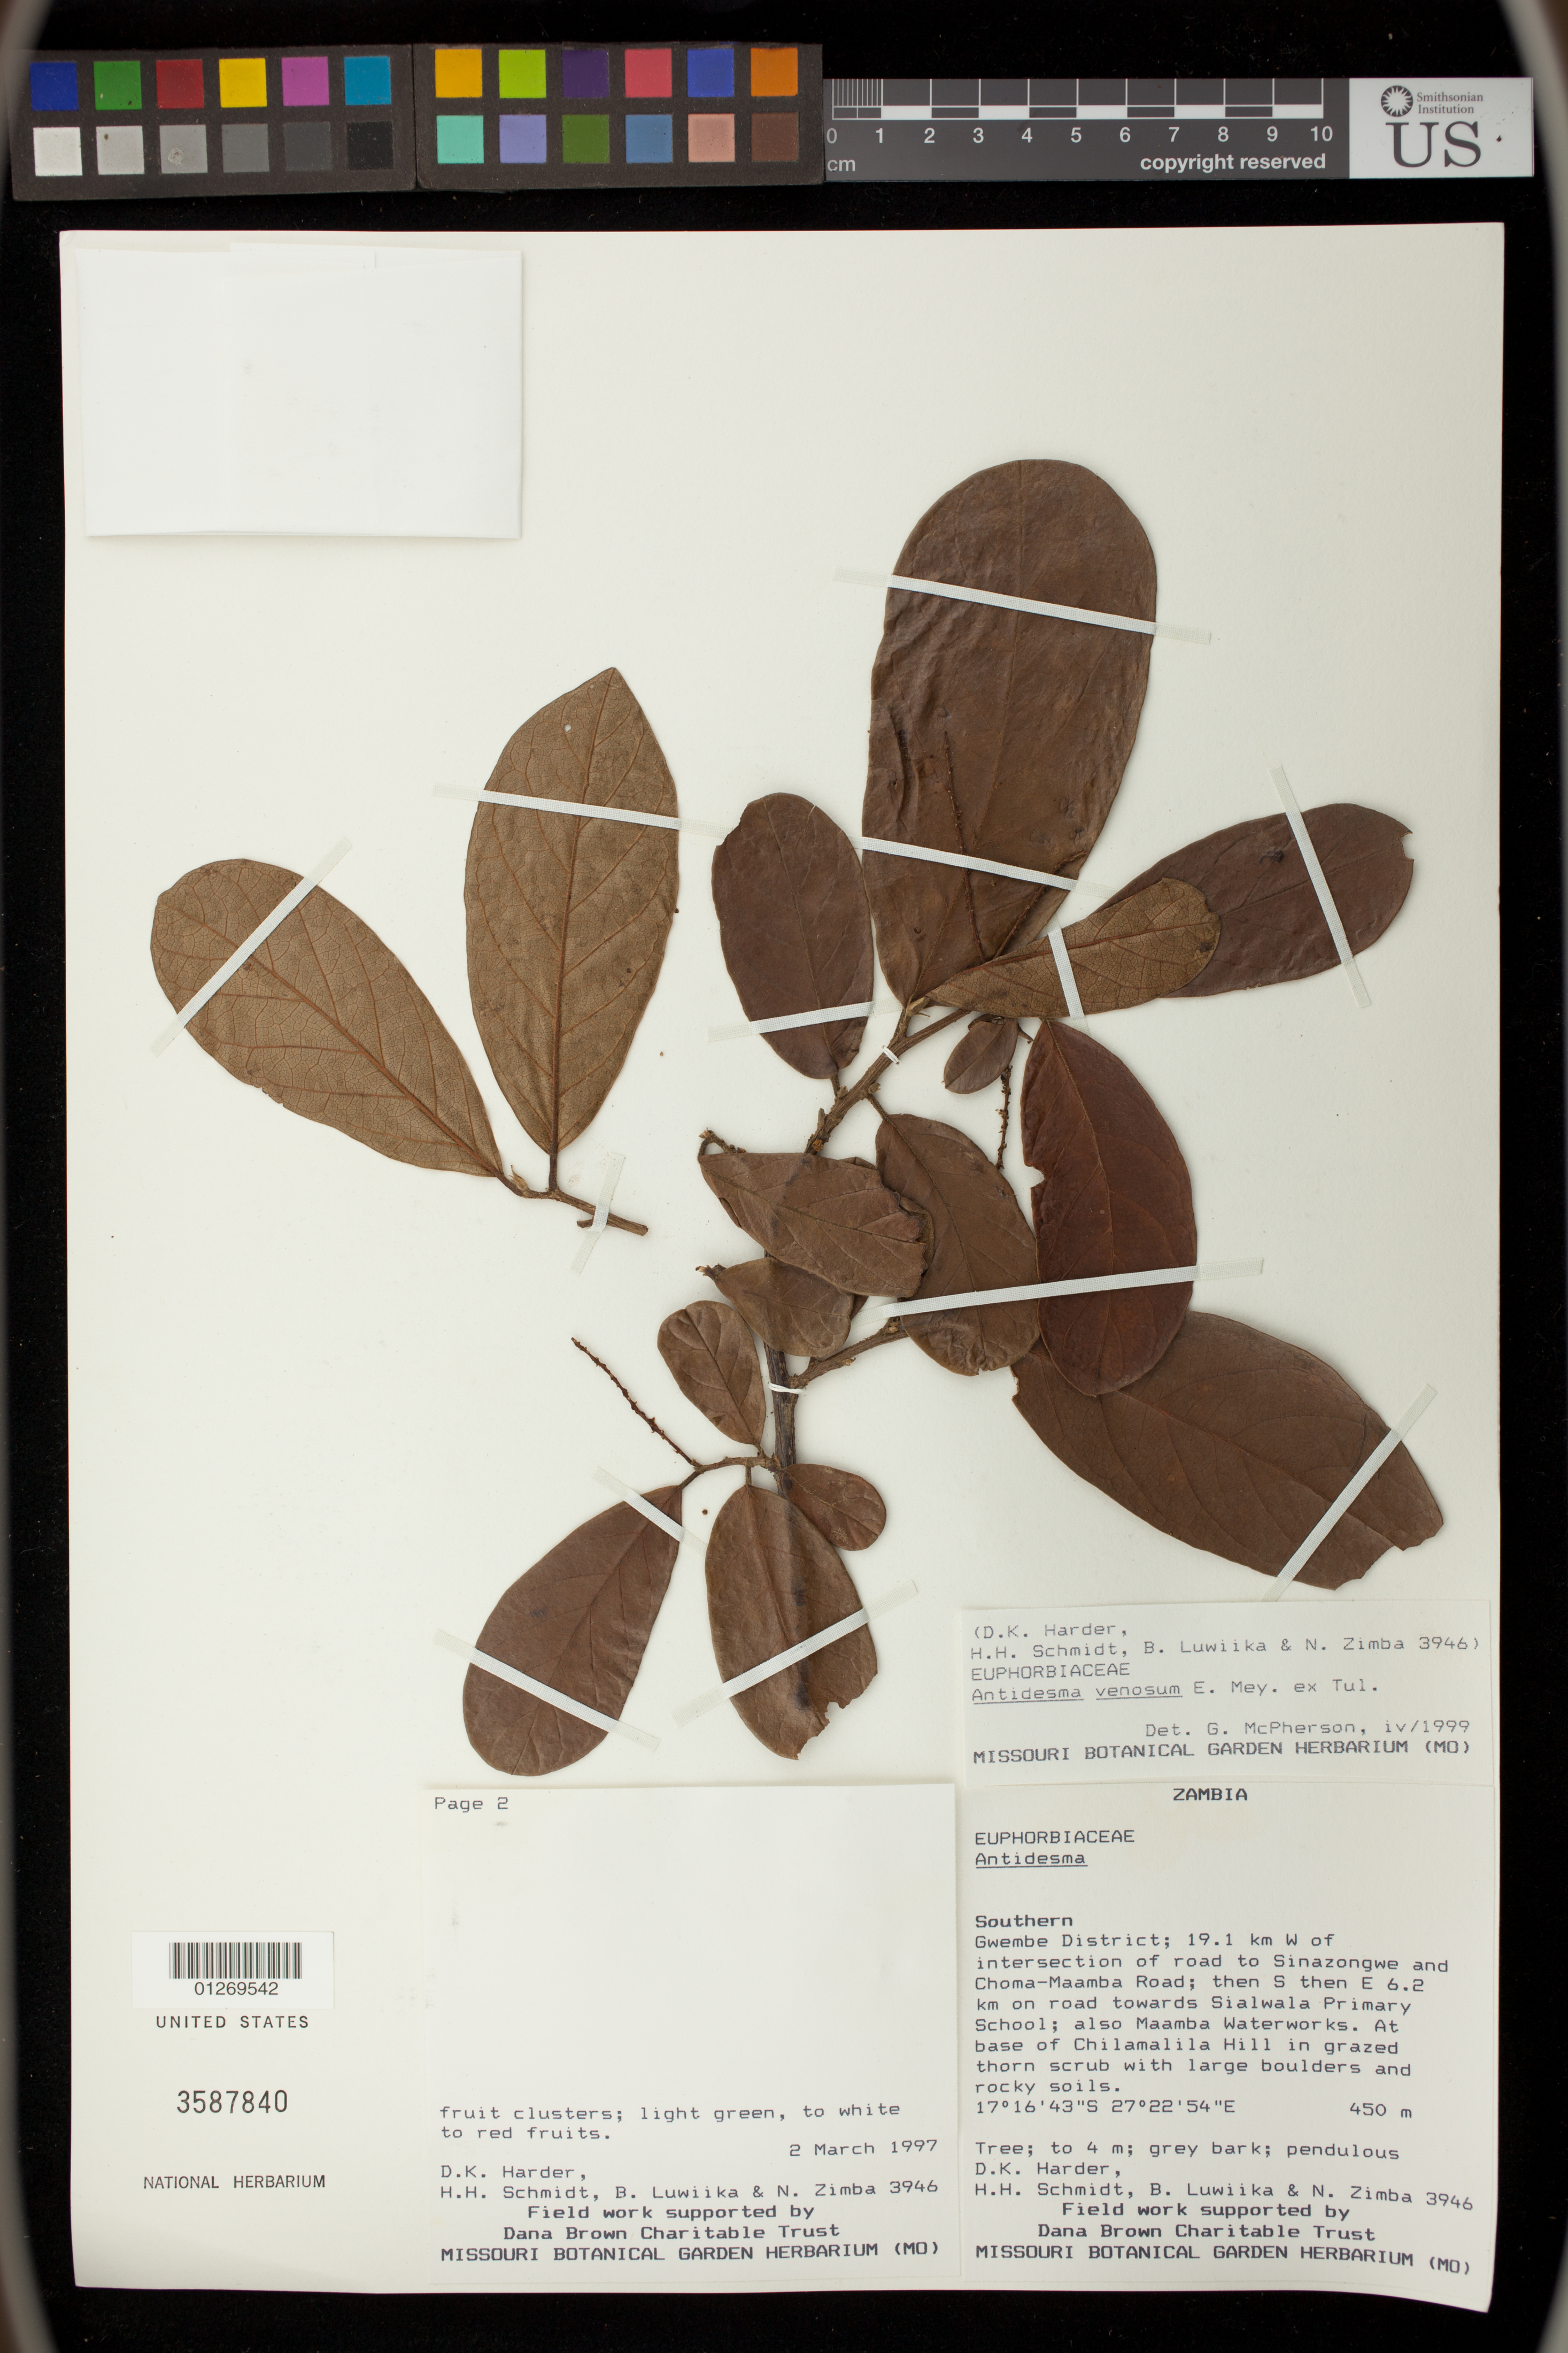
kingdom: Plantae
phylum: Tracheophyta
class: Magnoliopsida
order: Malpighiales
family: Phyllanthaceae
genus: Antidesma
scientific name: Antidesma venosum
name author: E. Mey. ex Tul.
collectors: D. Harder, H. H. Schmidt, B. Luwiika & N. Zimba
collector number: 3946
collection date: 1997-03-02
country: Zambia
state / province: Southern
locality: Gwembe District; 19.1 km W of intersection of road to Sinazongwe and Choma-Maamba Road; then S then E 6.2 km on road towards Sialwala Primary School; also Maamba Waterworks. At base of Chilamalila Hill in grazed thorn scrub with large boulders and rocky soils.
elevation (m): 450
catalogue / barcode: US 3587840